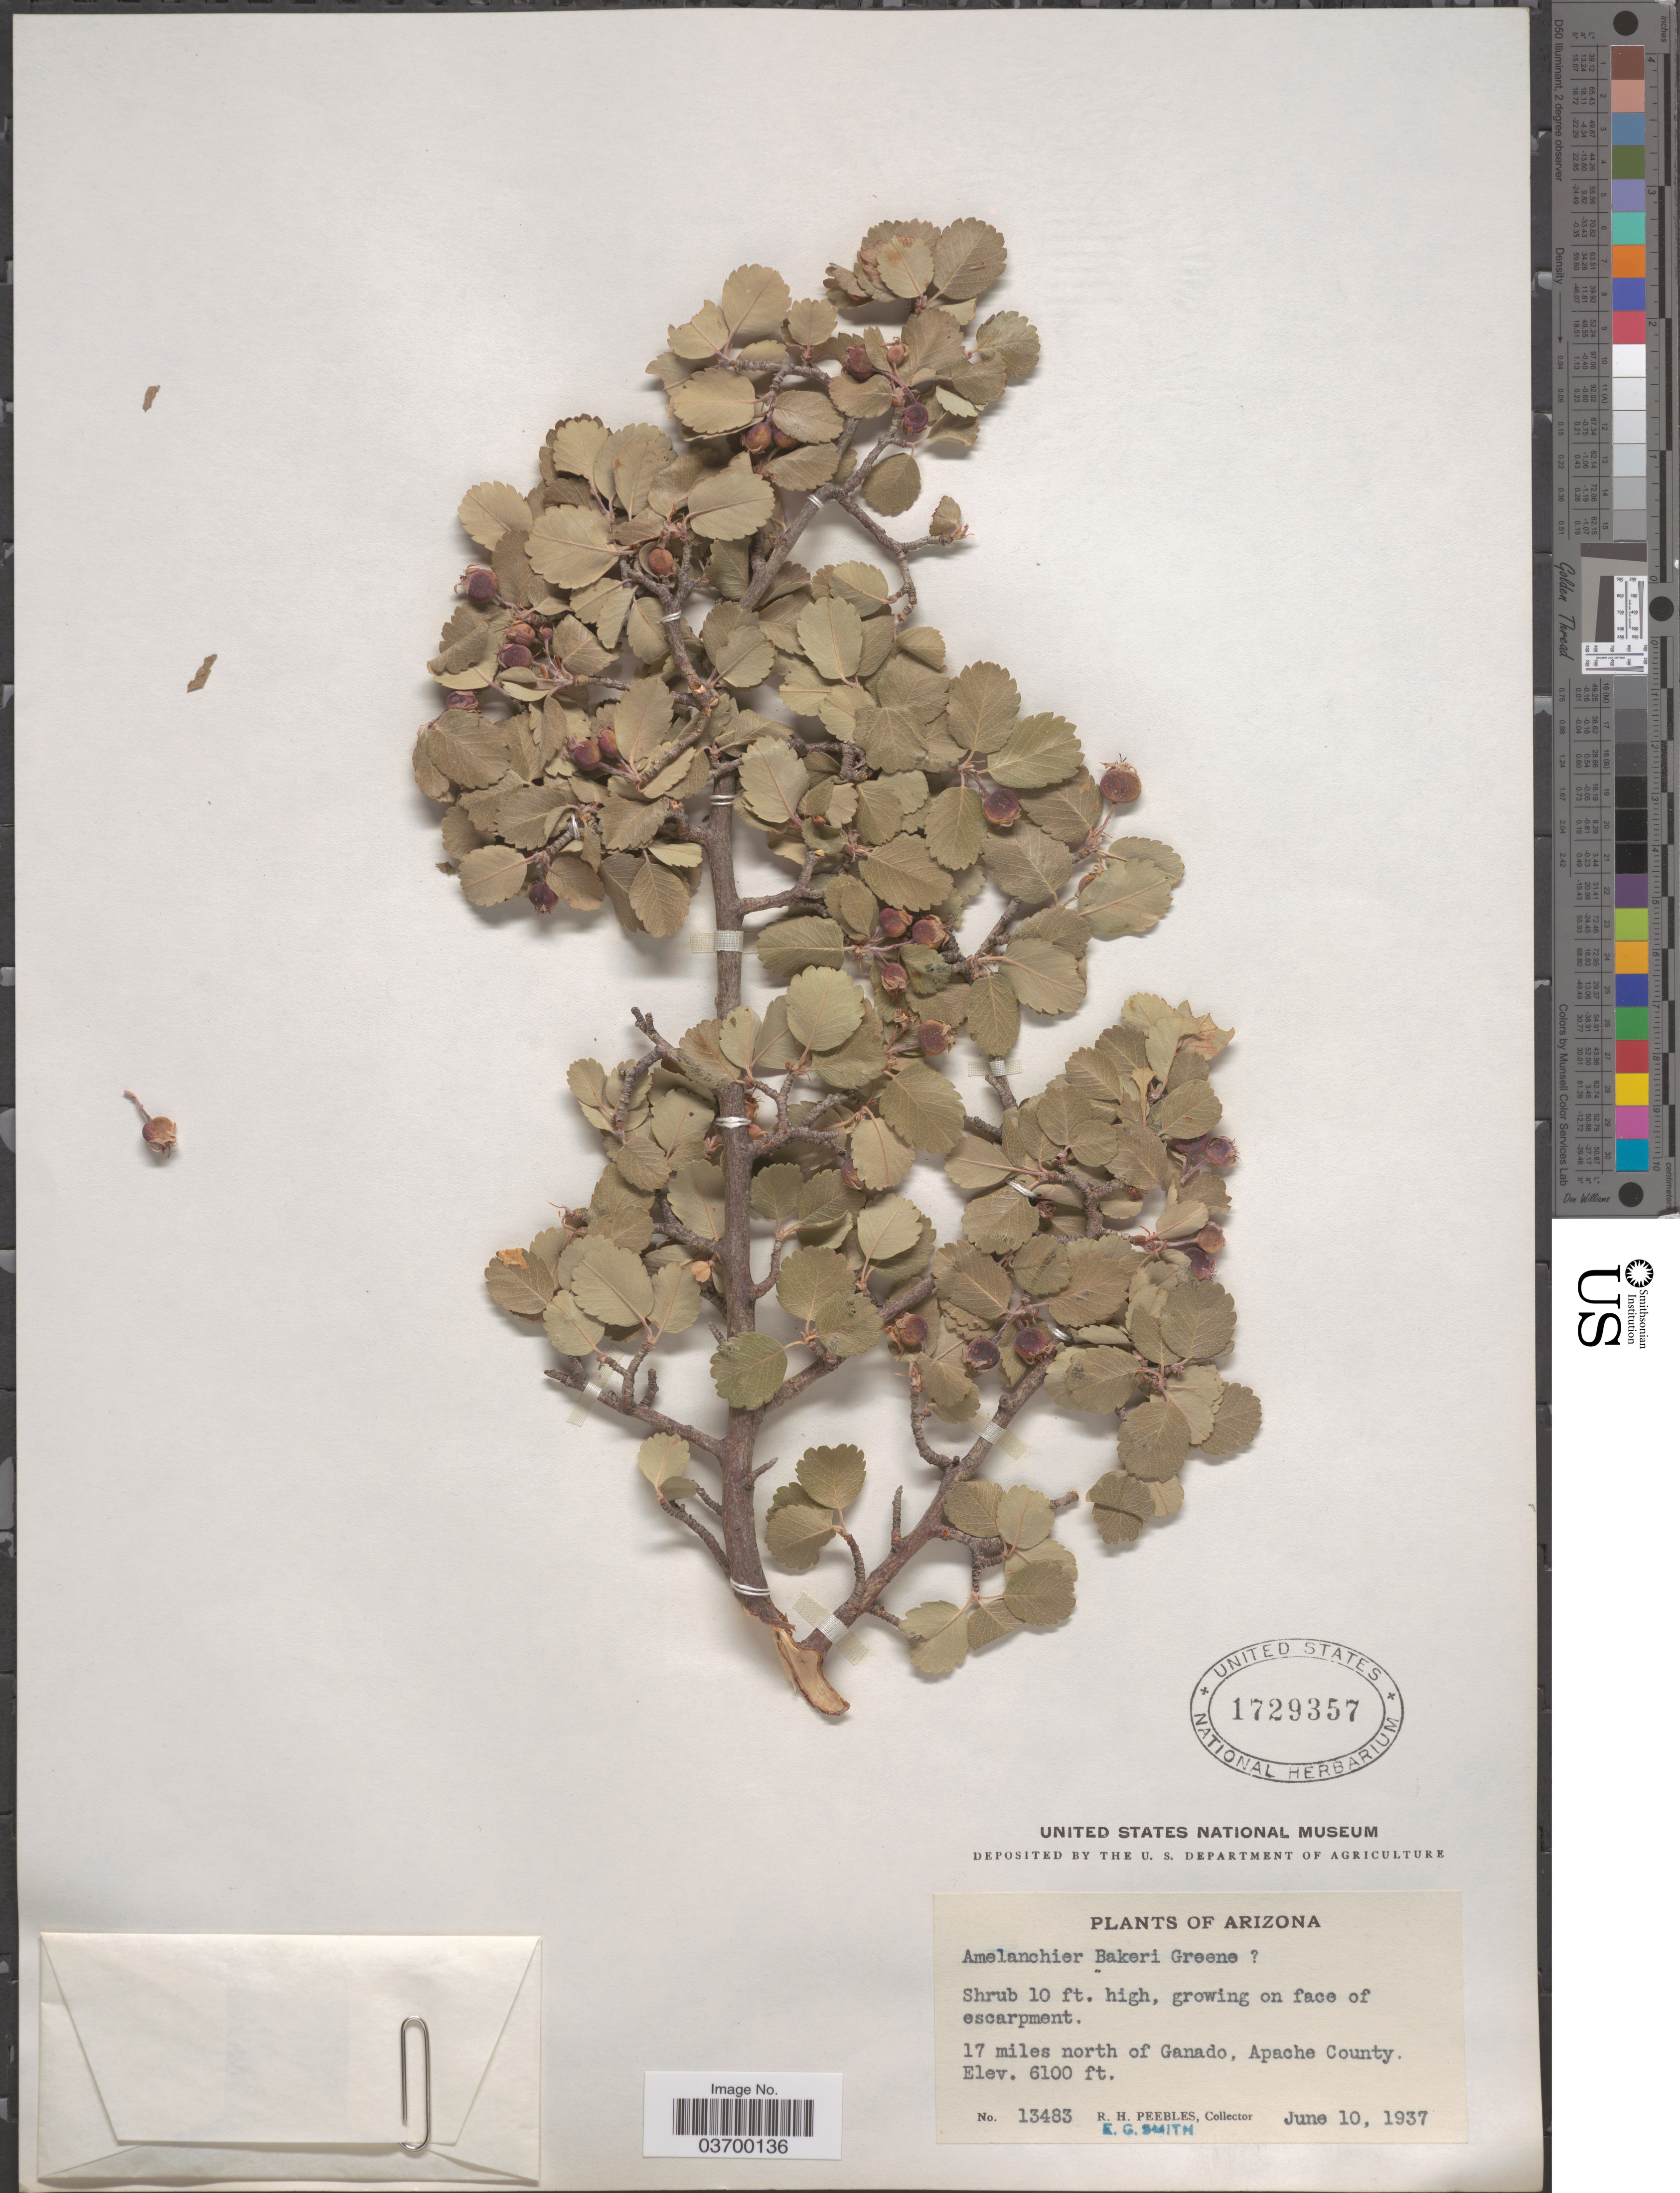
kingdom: Plantae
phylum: Tracheophyta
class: Magnoliopsida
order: Rosales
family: Rosaceae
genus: Amelanchier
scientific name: Amelanchier bakeri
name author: Greene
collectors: R. H. Peebles & E. G. Smith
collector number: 13483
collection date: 1937-06-10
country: United States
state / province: Arizona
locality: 17 miles north of Ganado, Apache County.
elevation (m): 1859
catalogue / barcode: US 1729357